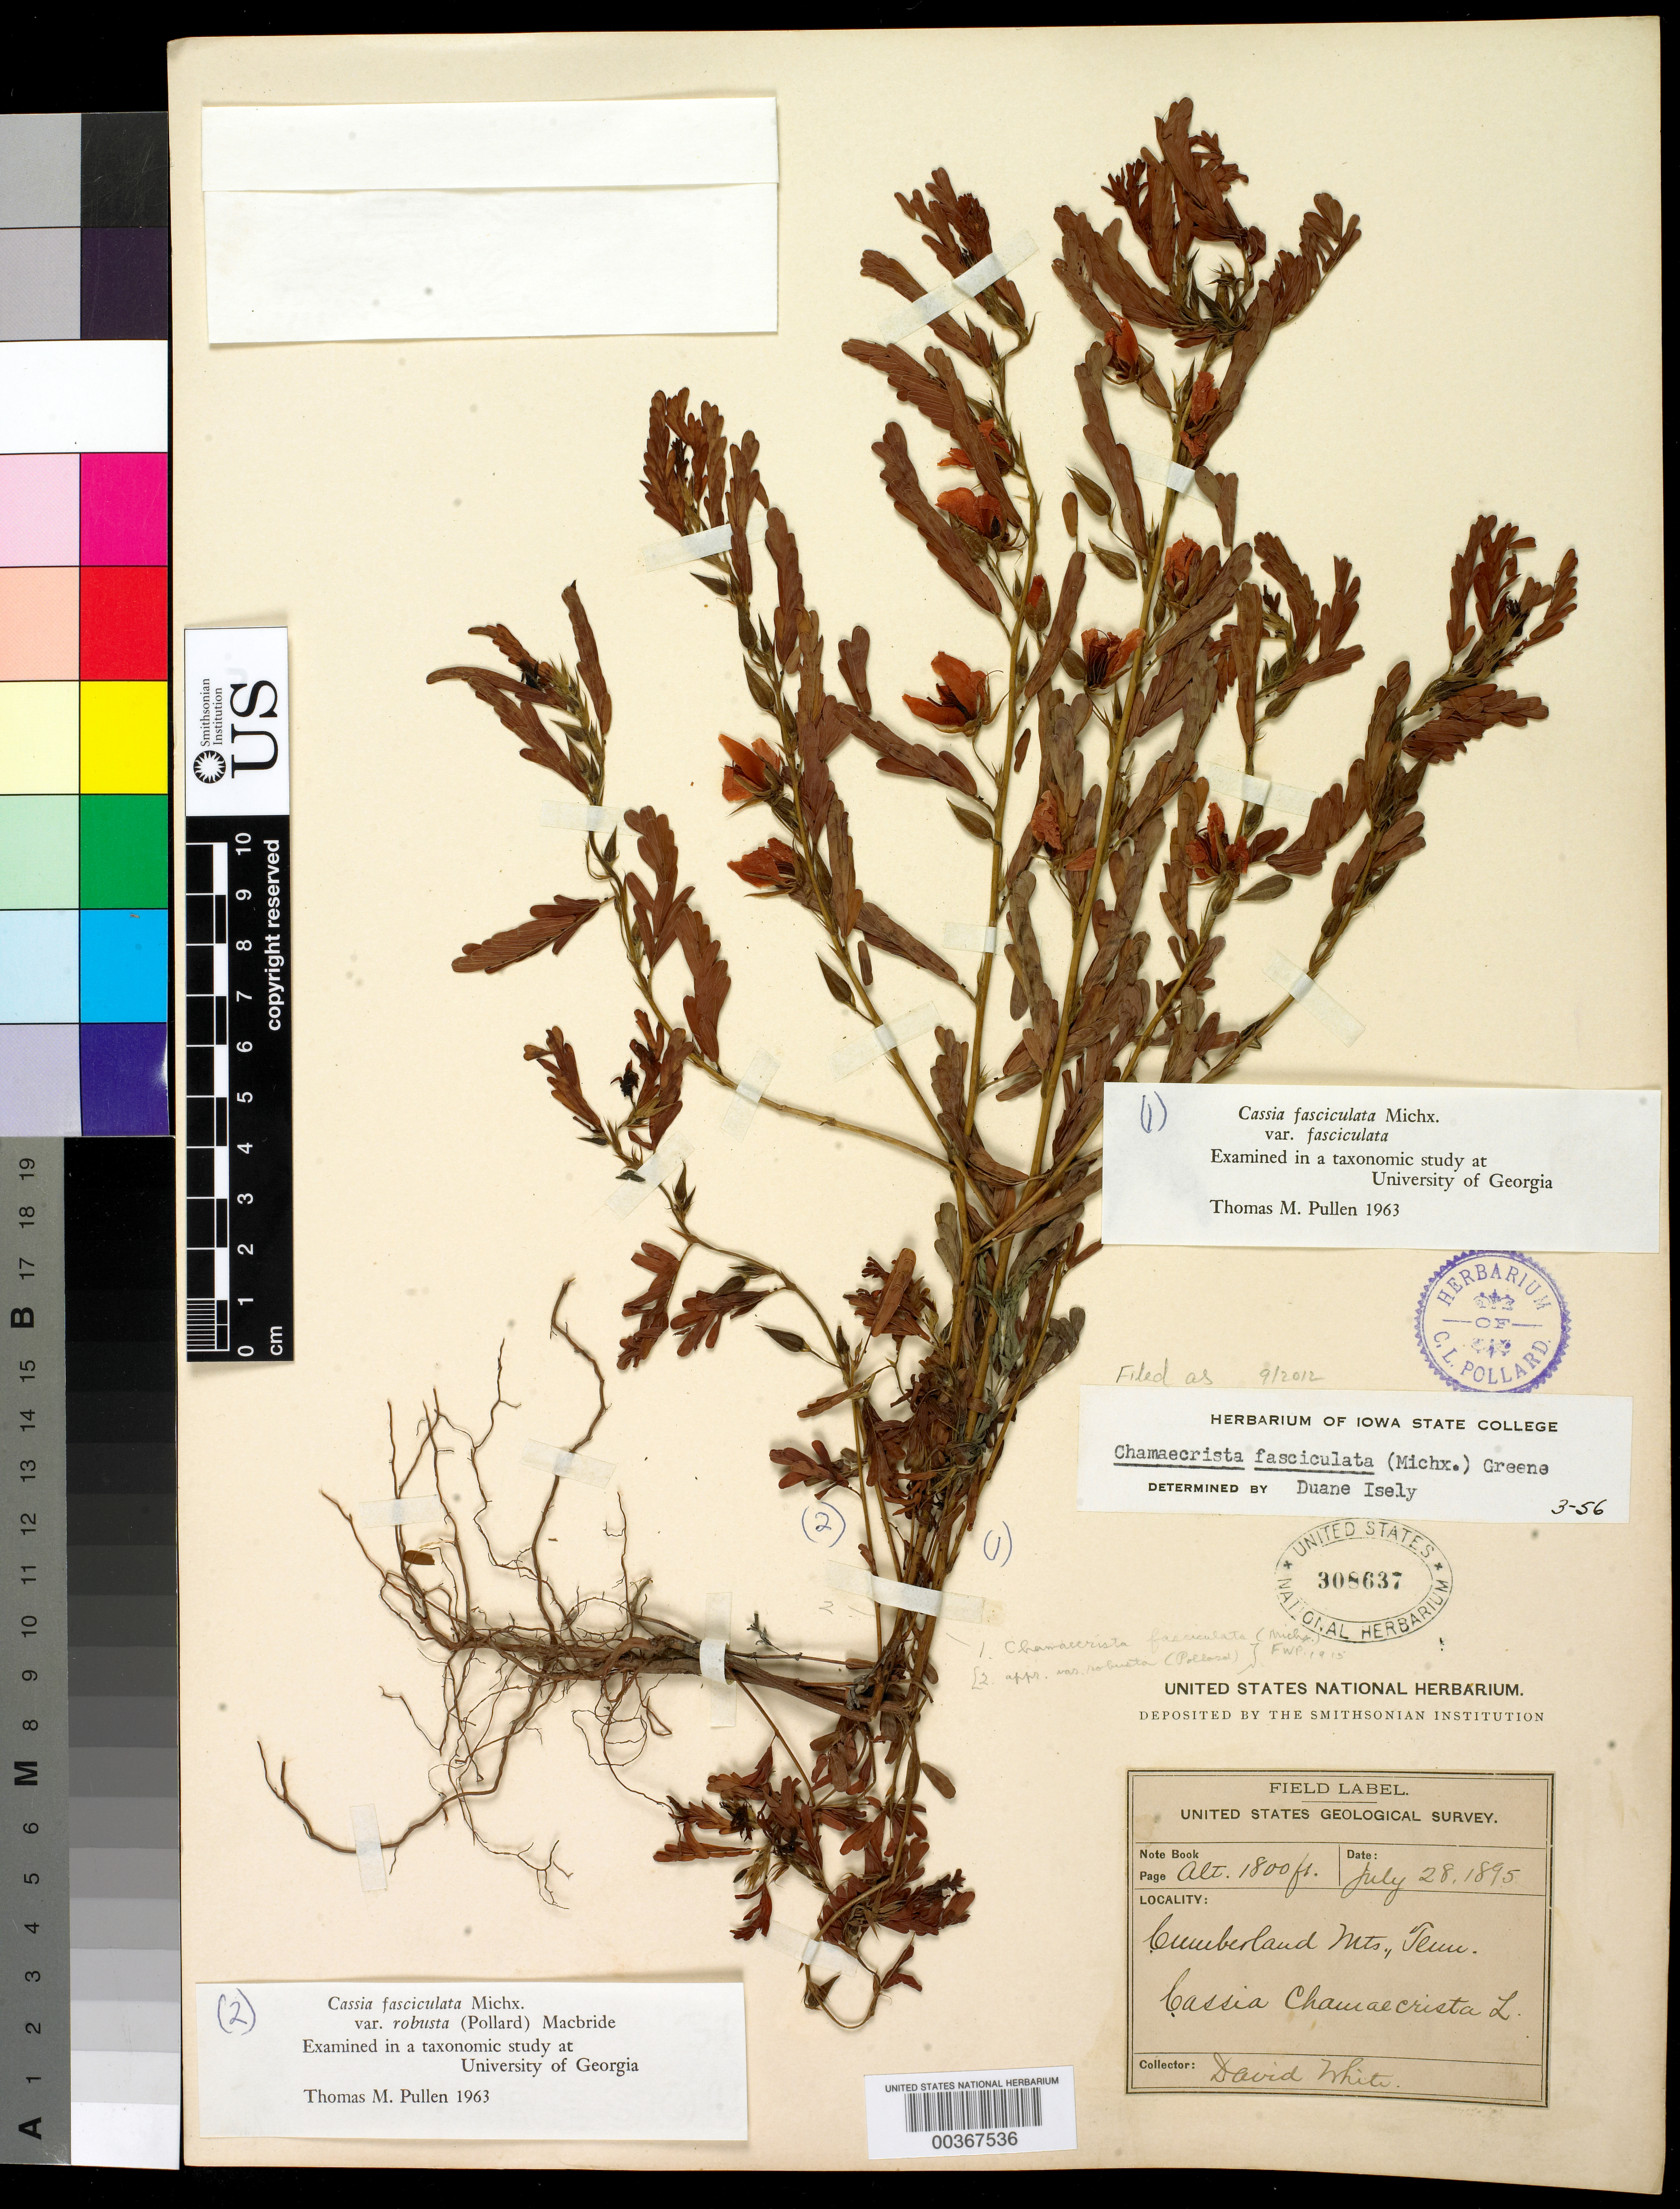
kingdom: Plantae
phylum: Tracheophyta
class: Magnoliopsida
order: Fabales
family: Fabaceae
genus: Chamaecrista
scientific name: Chamaecrista fasciculata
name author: (Michx.) Greene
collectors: D. White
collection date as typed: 28 Jul 1895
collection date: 1895-07-28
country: United States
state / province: Tennessee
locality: Cumberland mts.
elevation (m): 549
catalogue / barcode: US 308637